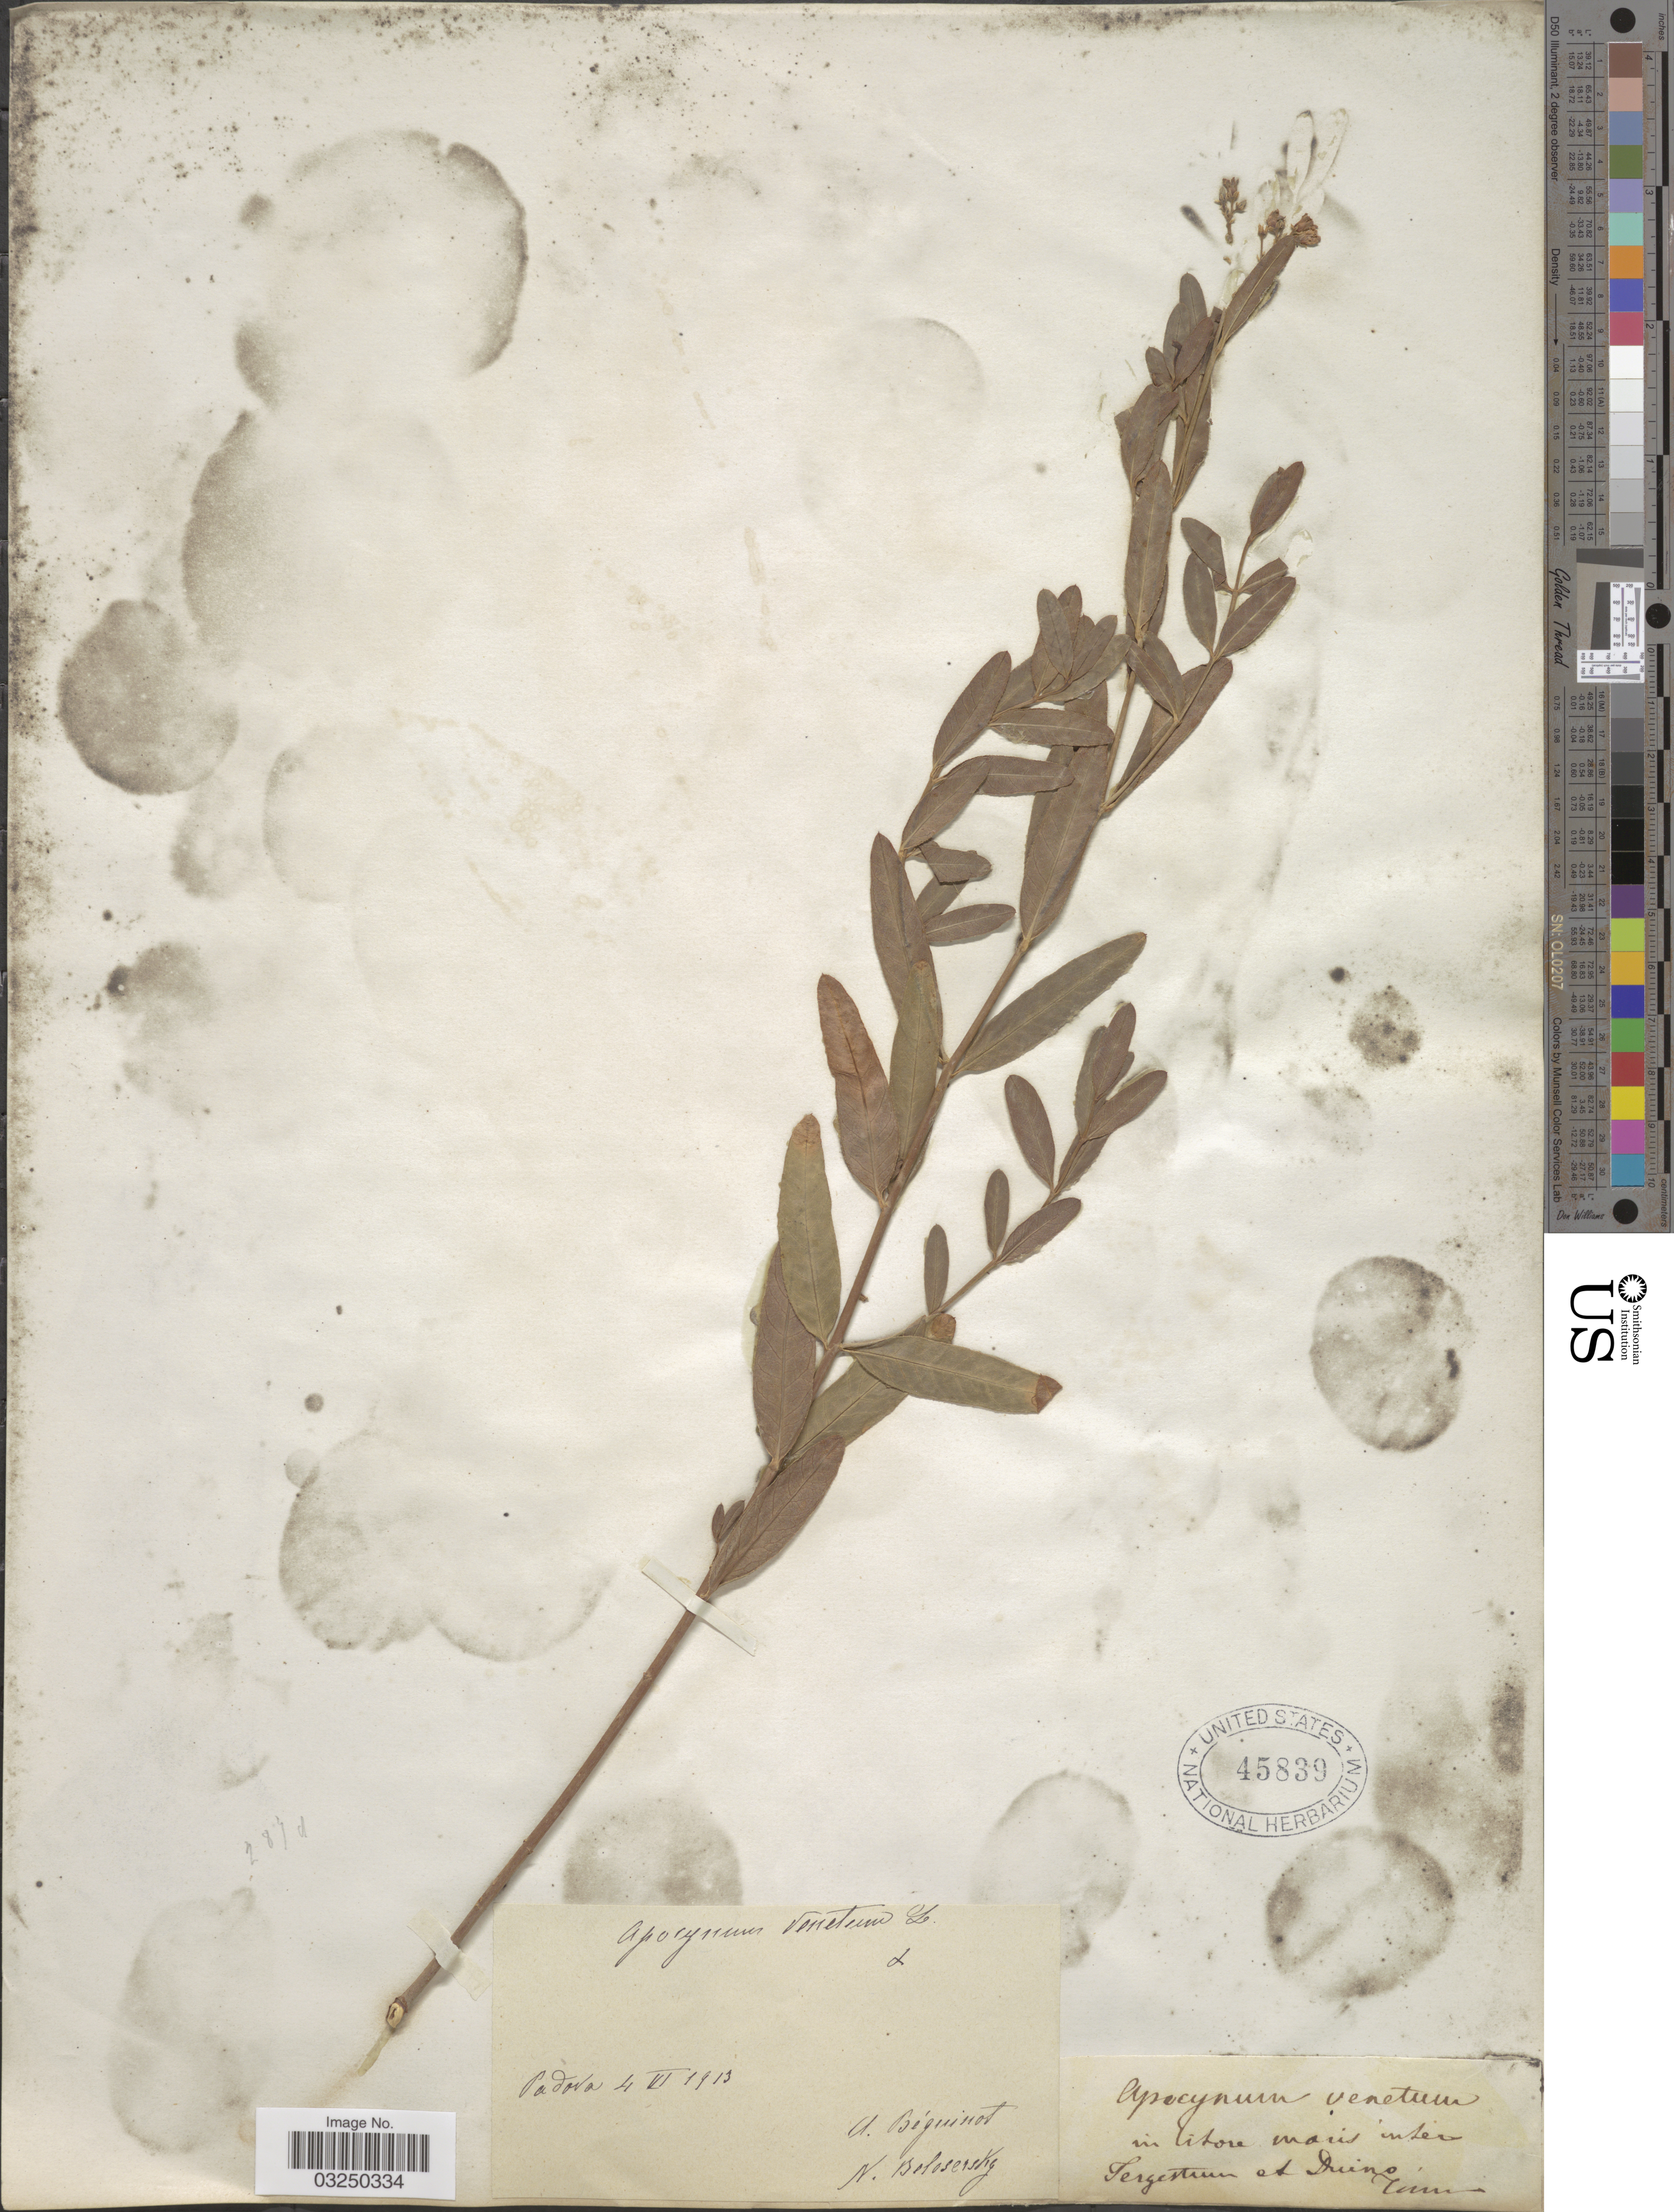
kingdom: Plantae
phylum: Tracheophyta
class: Magnoliopsida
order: Gentianales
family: Apocynaceae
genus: Apocynum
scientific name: Apocynum venetum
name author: L.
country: Italy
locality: In litore maris inter Sergestum et Duino.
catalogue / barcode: US 45839